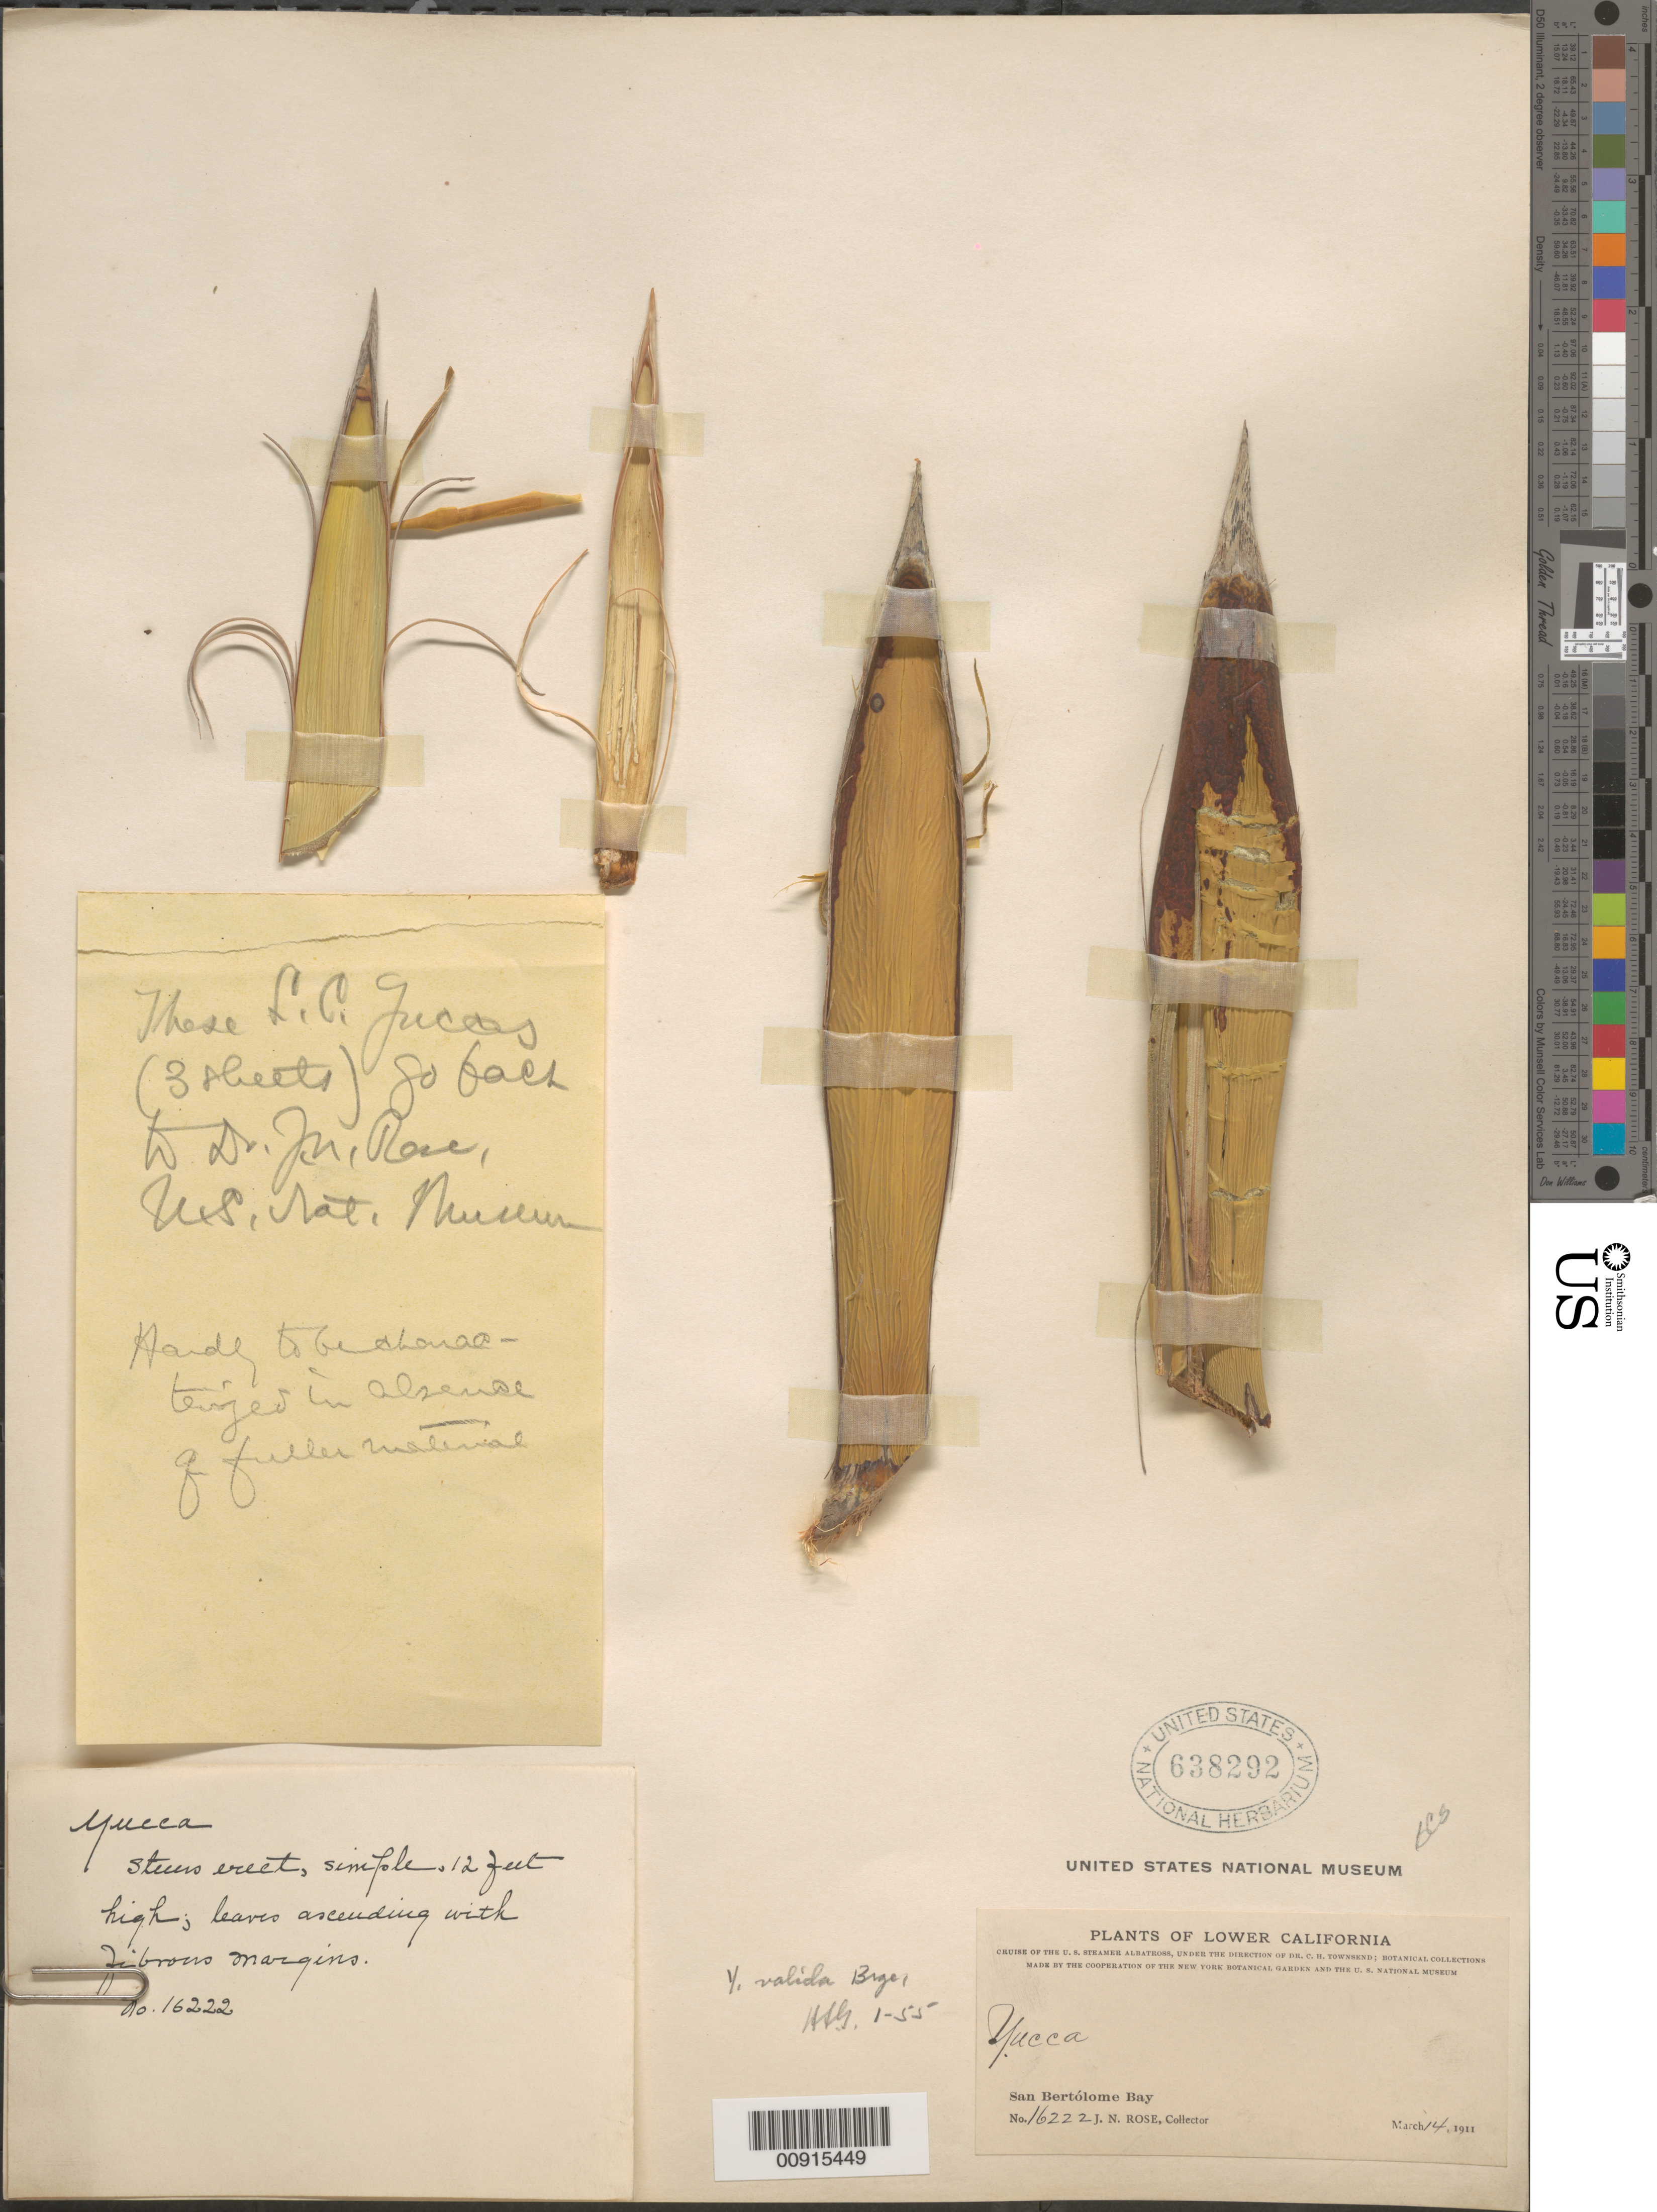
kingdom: Plantae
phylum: Tracheophyta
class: Liliopsida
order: Asparagales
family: Asparagaceae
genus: Yucca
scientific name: Yucca valida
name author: Brandegee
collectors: J. N. Rose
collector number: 16222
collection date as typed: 14 Mar 1911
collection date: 1911-03-14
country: Mexico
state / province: Baja California Sur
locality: San Bertólome Bay [sic], Lower California.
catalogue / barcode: US 638292